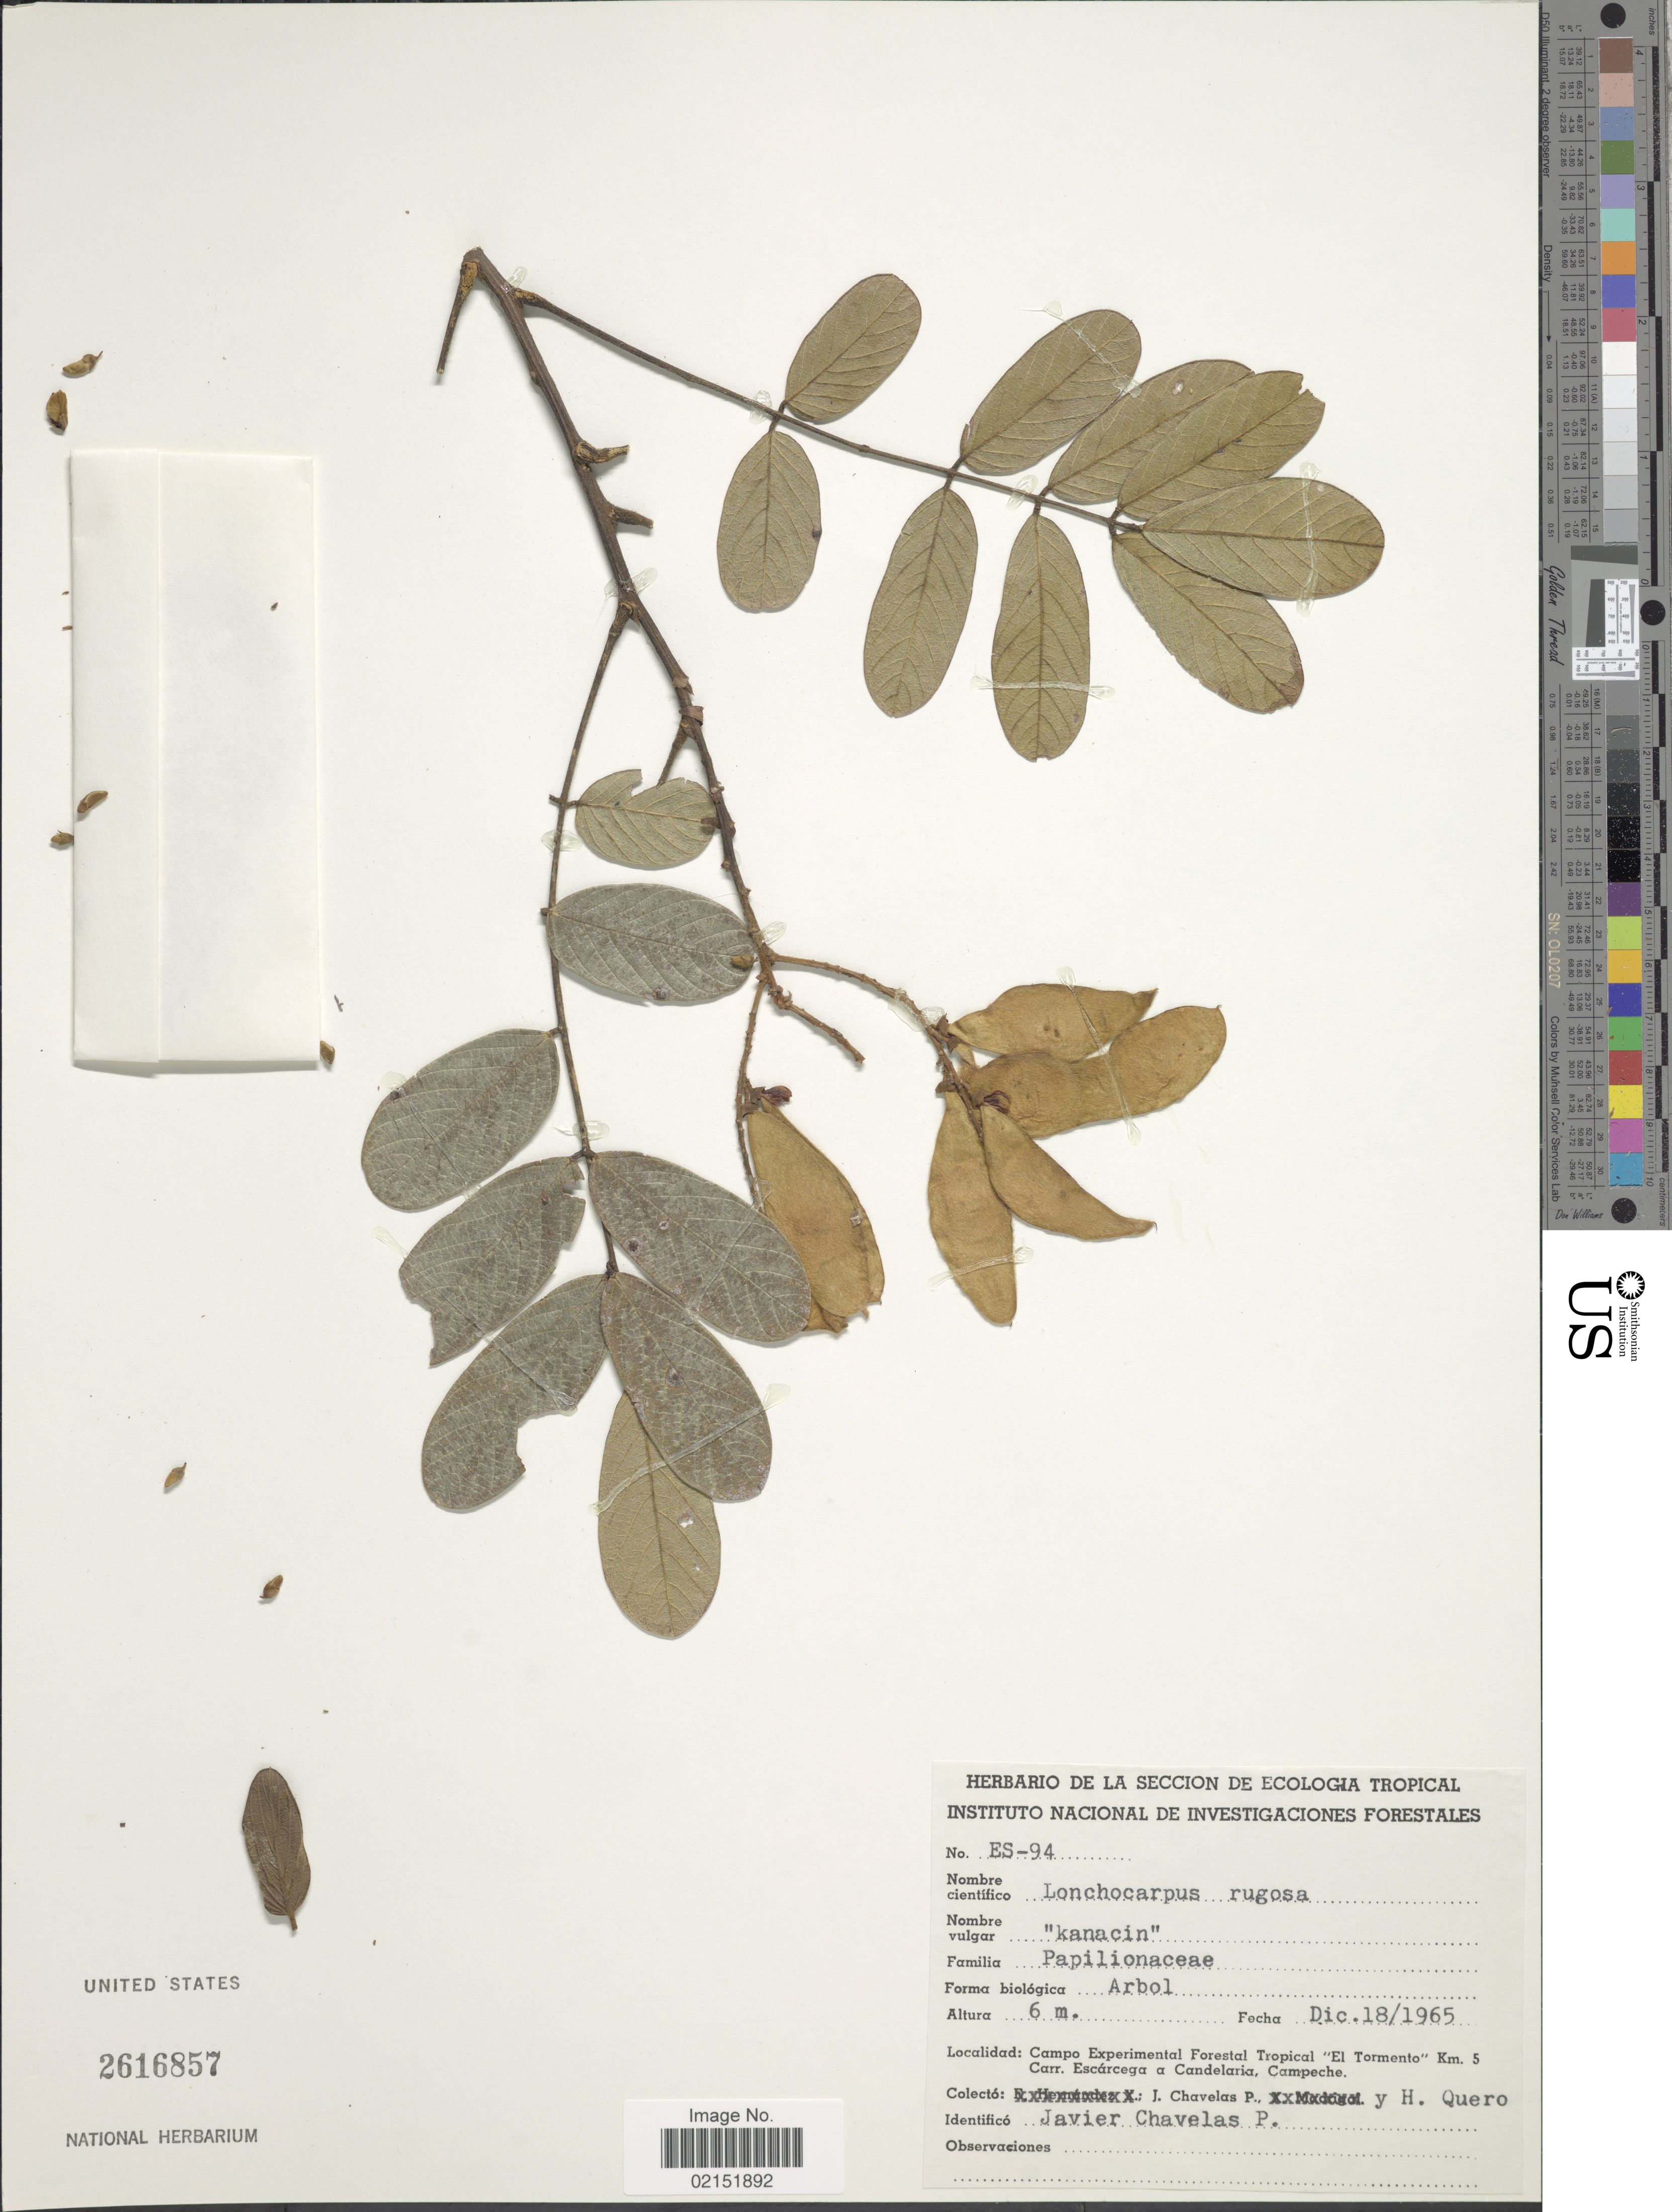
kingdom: Plantae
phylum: Tracheophyta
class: Magnoliopsida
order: Fabales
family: Fabaceae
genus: Lonchocarpus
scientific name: Lonchocarpus rugosus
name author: Benth.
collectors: J. Chavelas P. & H. Quero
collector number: ES94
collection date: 1965-12-18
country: Mexico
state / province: Campeche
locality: Campo Experimental Forestal Tropical "El Tormento" Km. 5 Carr. Escarcega a Candelaria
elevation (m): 6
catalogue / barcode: US 2616857